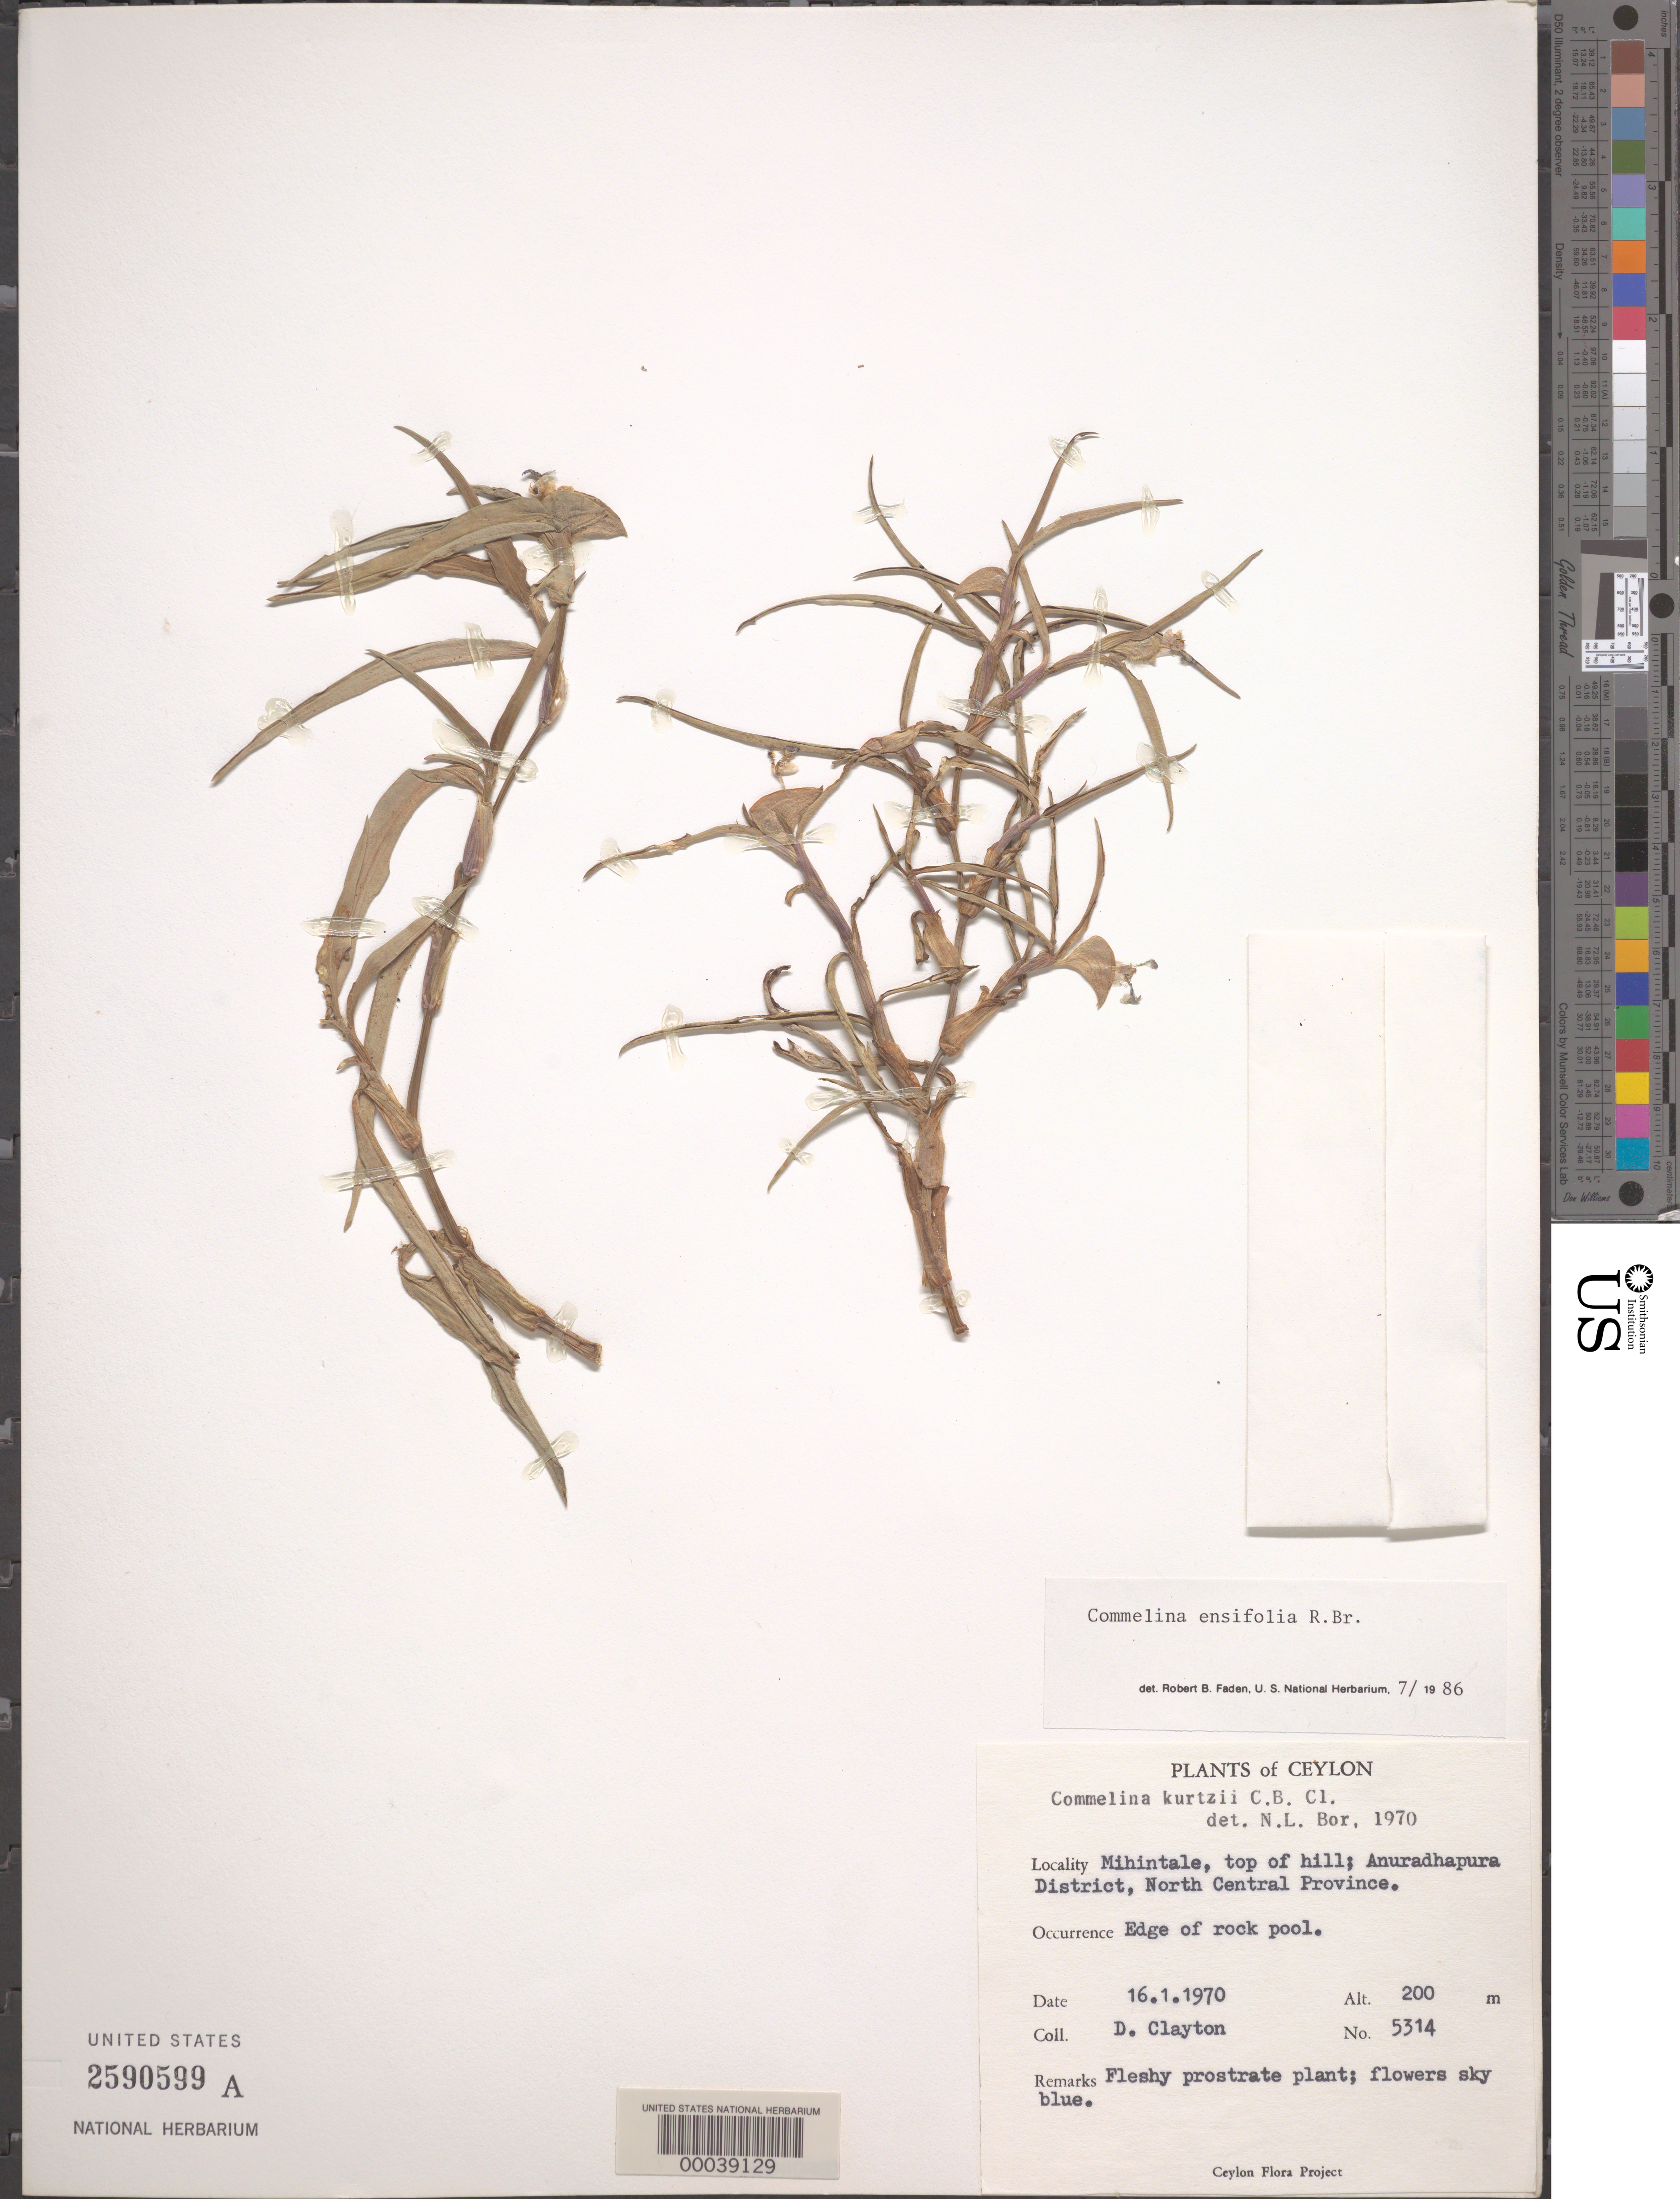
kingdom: Plantae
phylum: Tracheophyta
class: Liliopsida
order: Commelinales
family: Commelinaceae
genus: Commelina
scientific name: Commelina ensifolia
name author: R. Br.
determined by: Faden, Robert B., (US), Smithsonian Institution - National Museum of Natural History (UNITED STATES)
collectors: D. Clayton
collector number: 5314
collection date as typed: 16 Jan 1970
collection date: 1970-01-16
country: Sri Lanka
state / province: North Central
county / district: Anuradhapura Dist.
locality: Mihintale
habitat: Edge of rock pool, hill top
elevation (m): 200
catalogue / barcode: US 2590599A